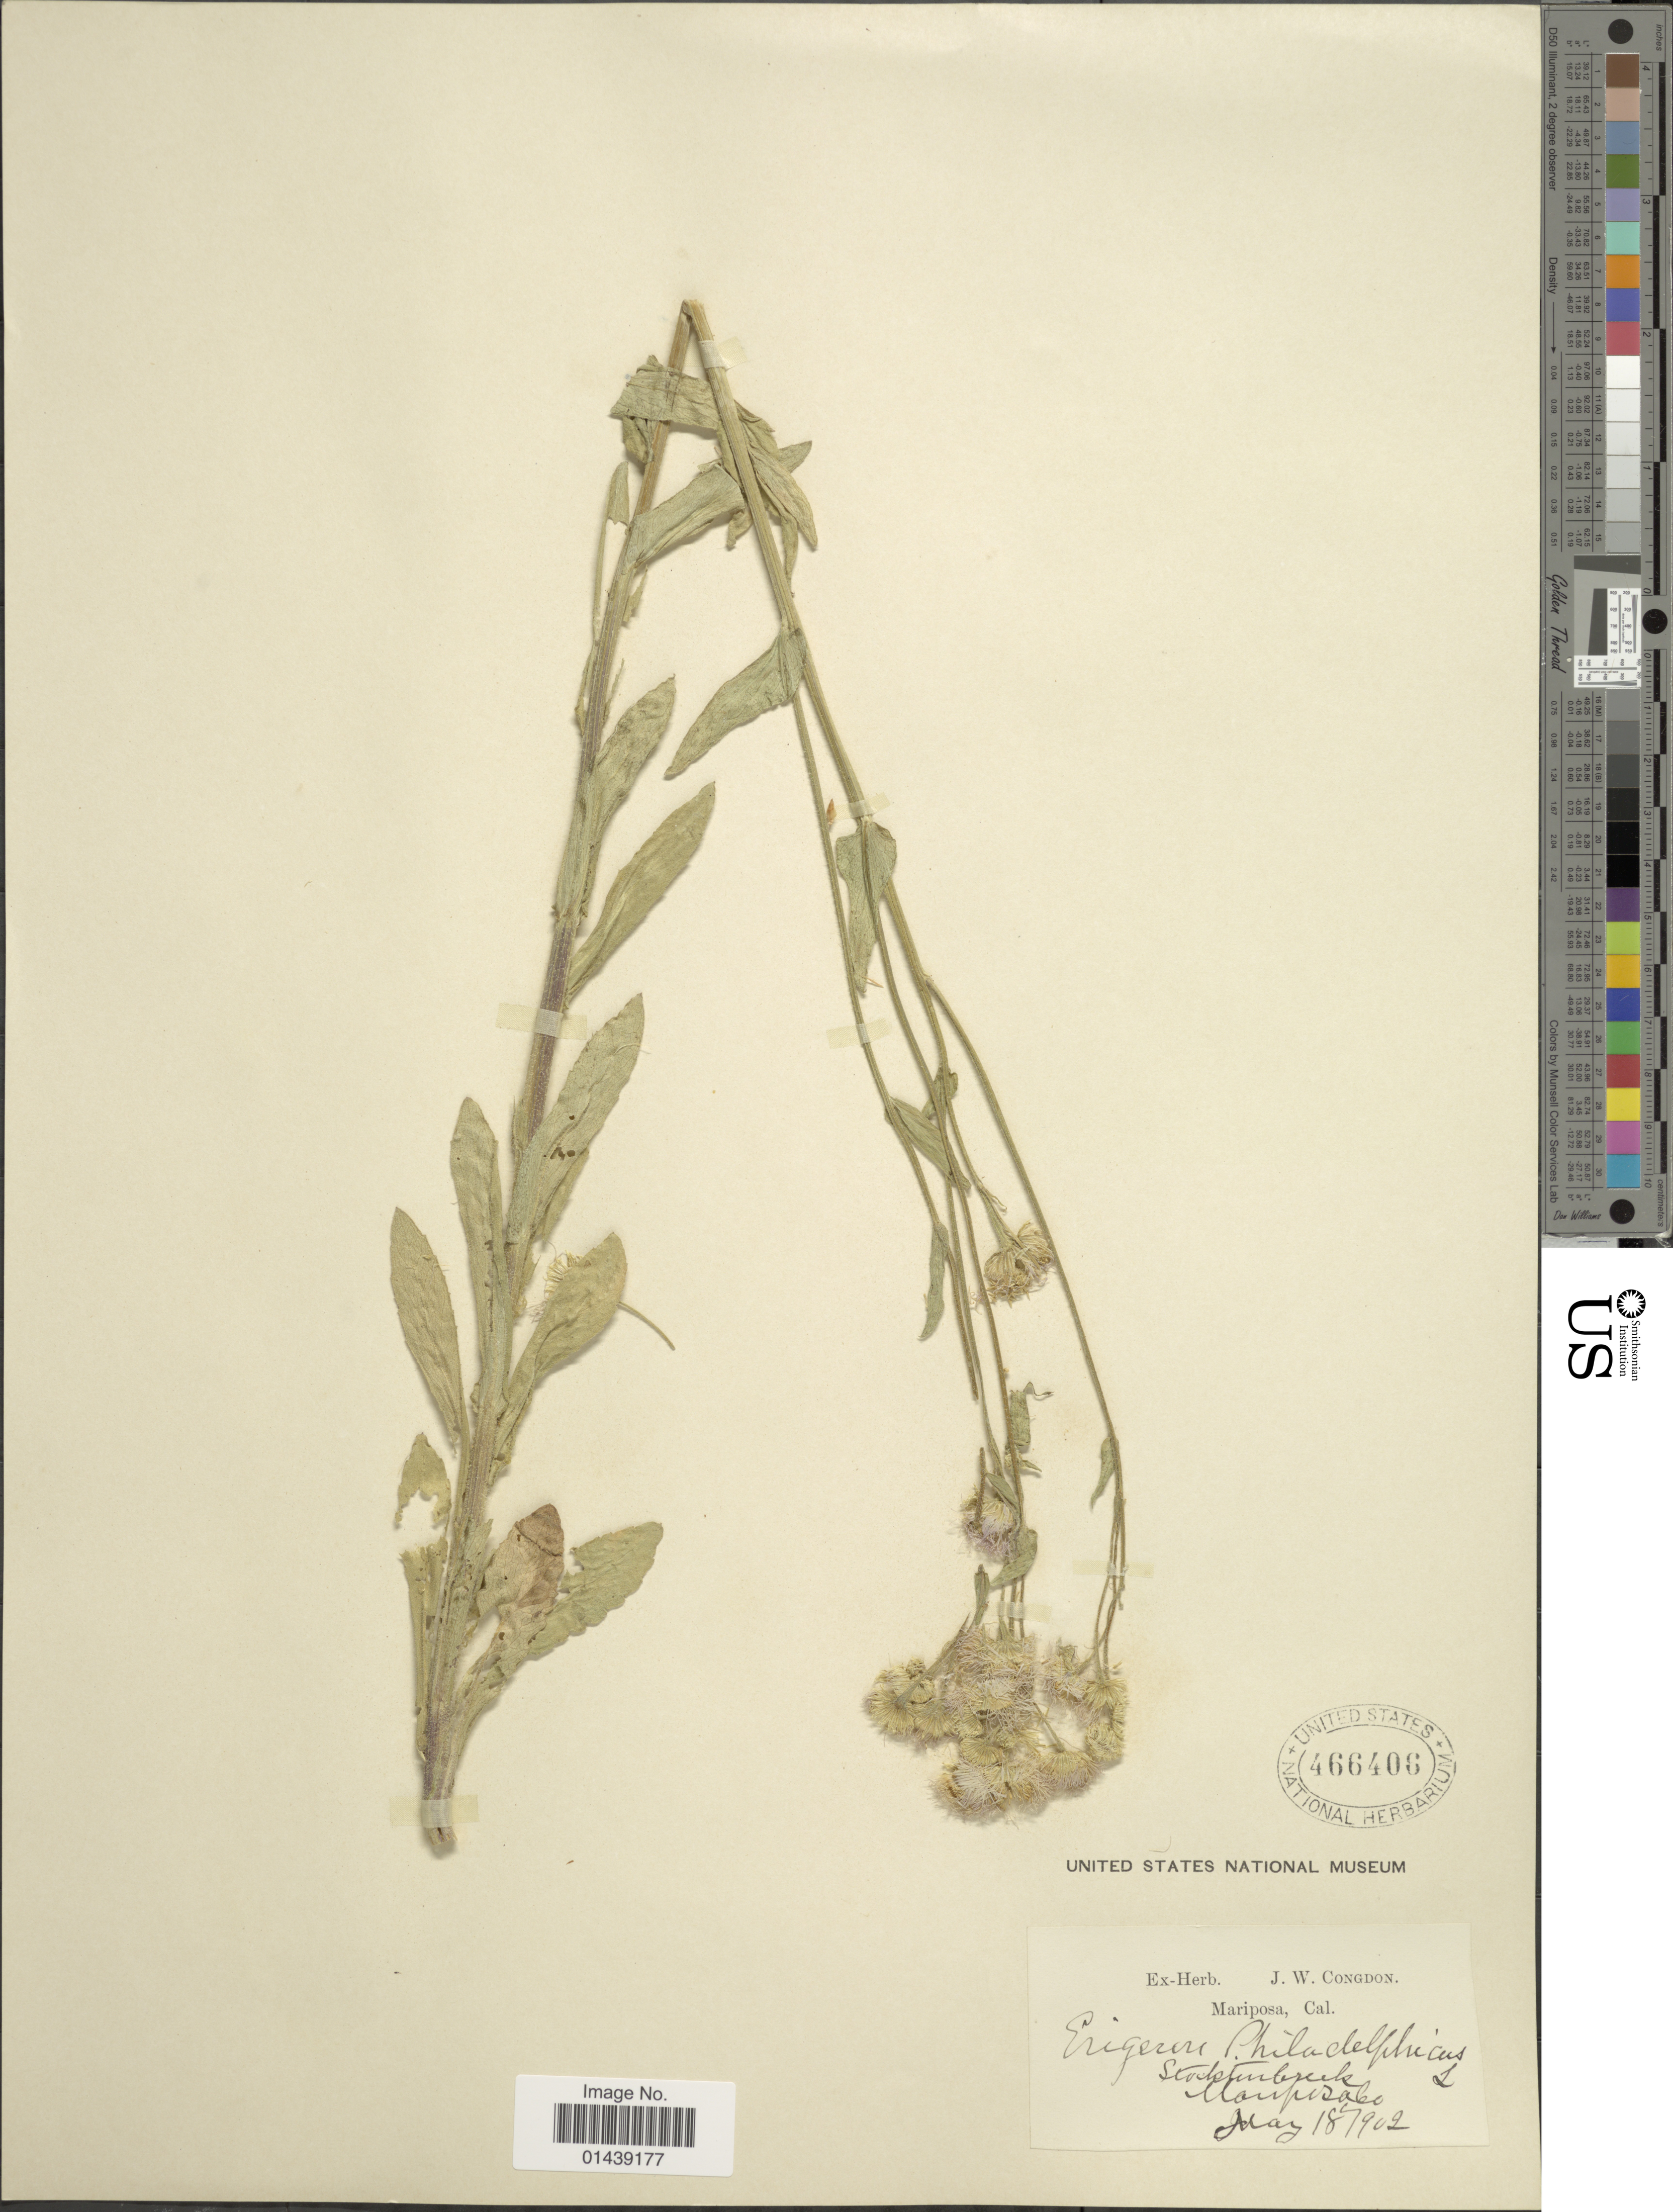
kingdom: Plantae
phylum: Tracheophyta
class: Magnoliopsida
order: Asterales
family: Asteraceae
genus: Erigeron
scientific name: Erigeron philadelphicus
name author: L.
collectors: ex herb. J. W. Congdon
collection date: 1902-05-18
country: United States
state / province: California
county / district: Mariposa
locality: Stocktin Creek. Mariposa Co.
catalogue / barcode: US 466406